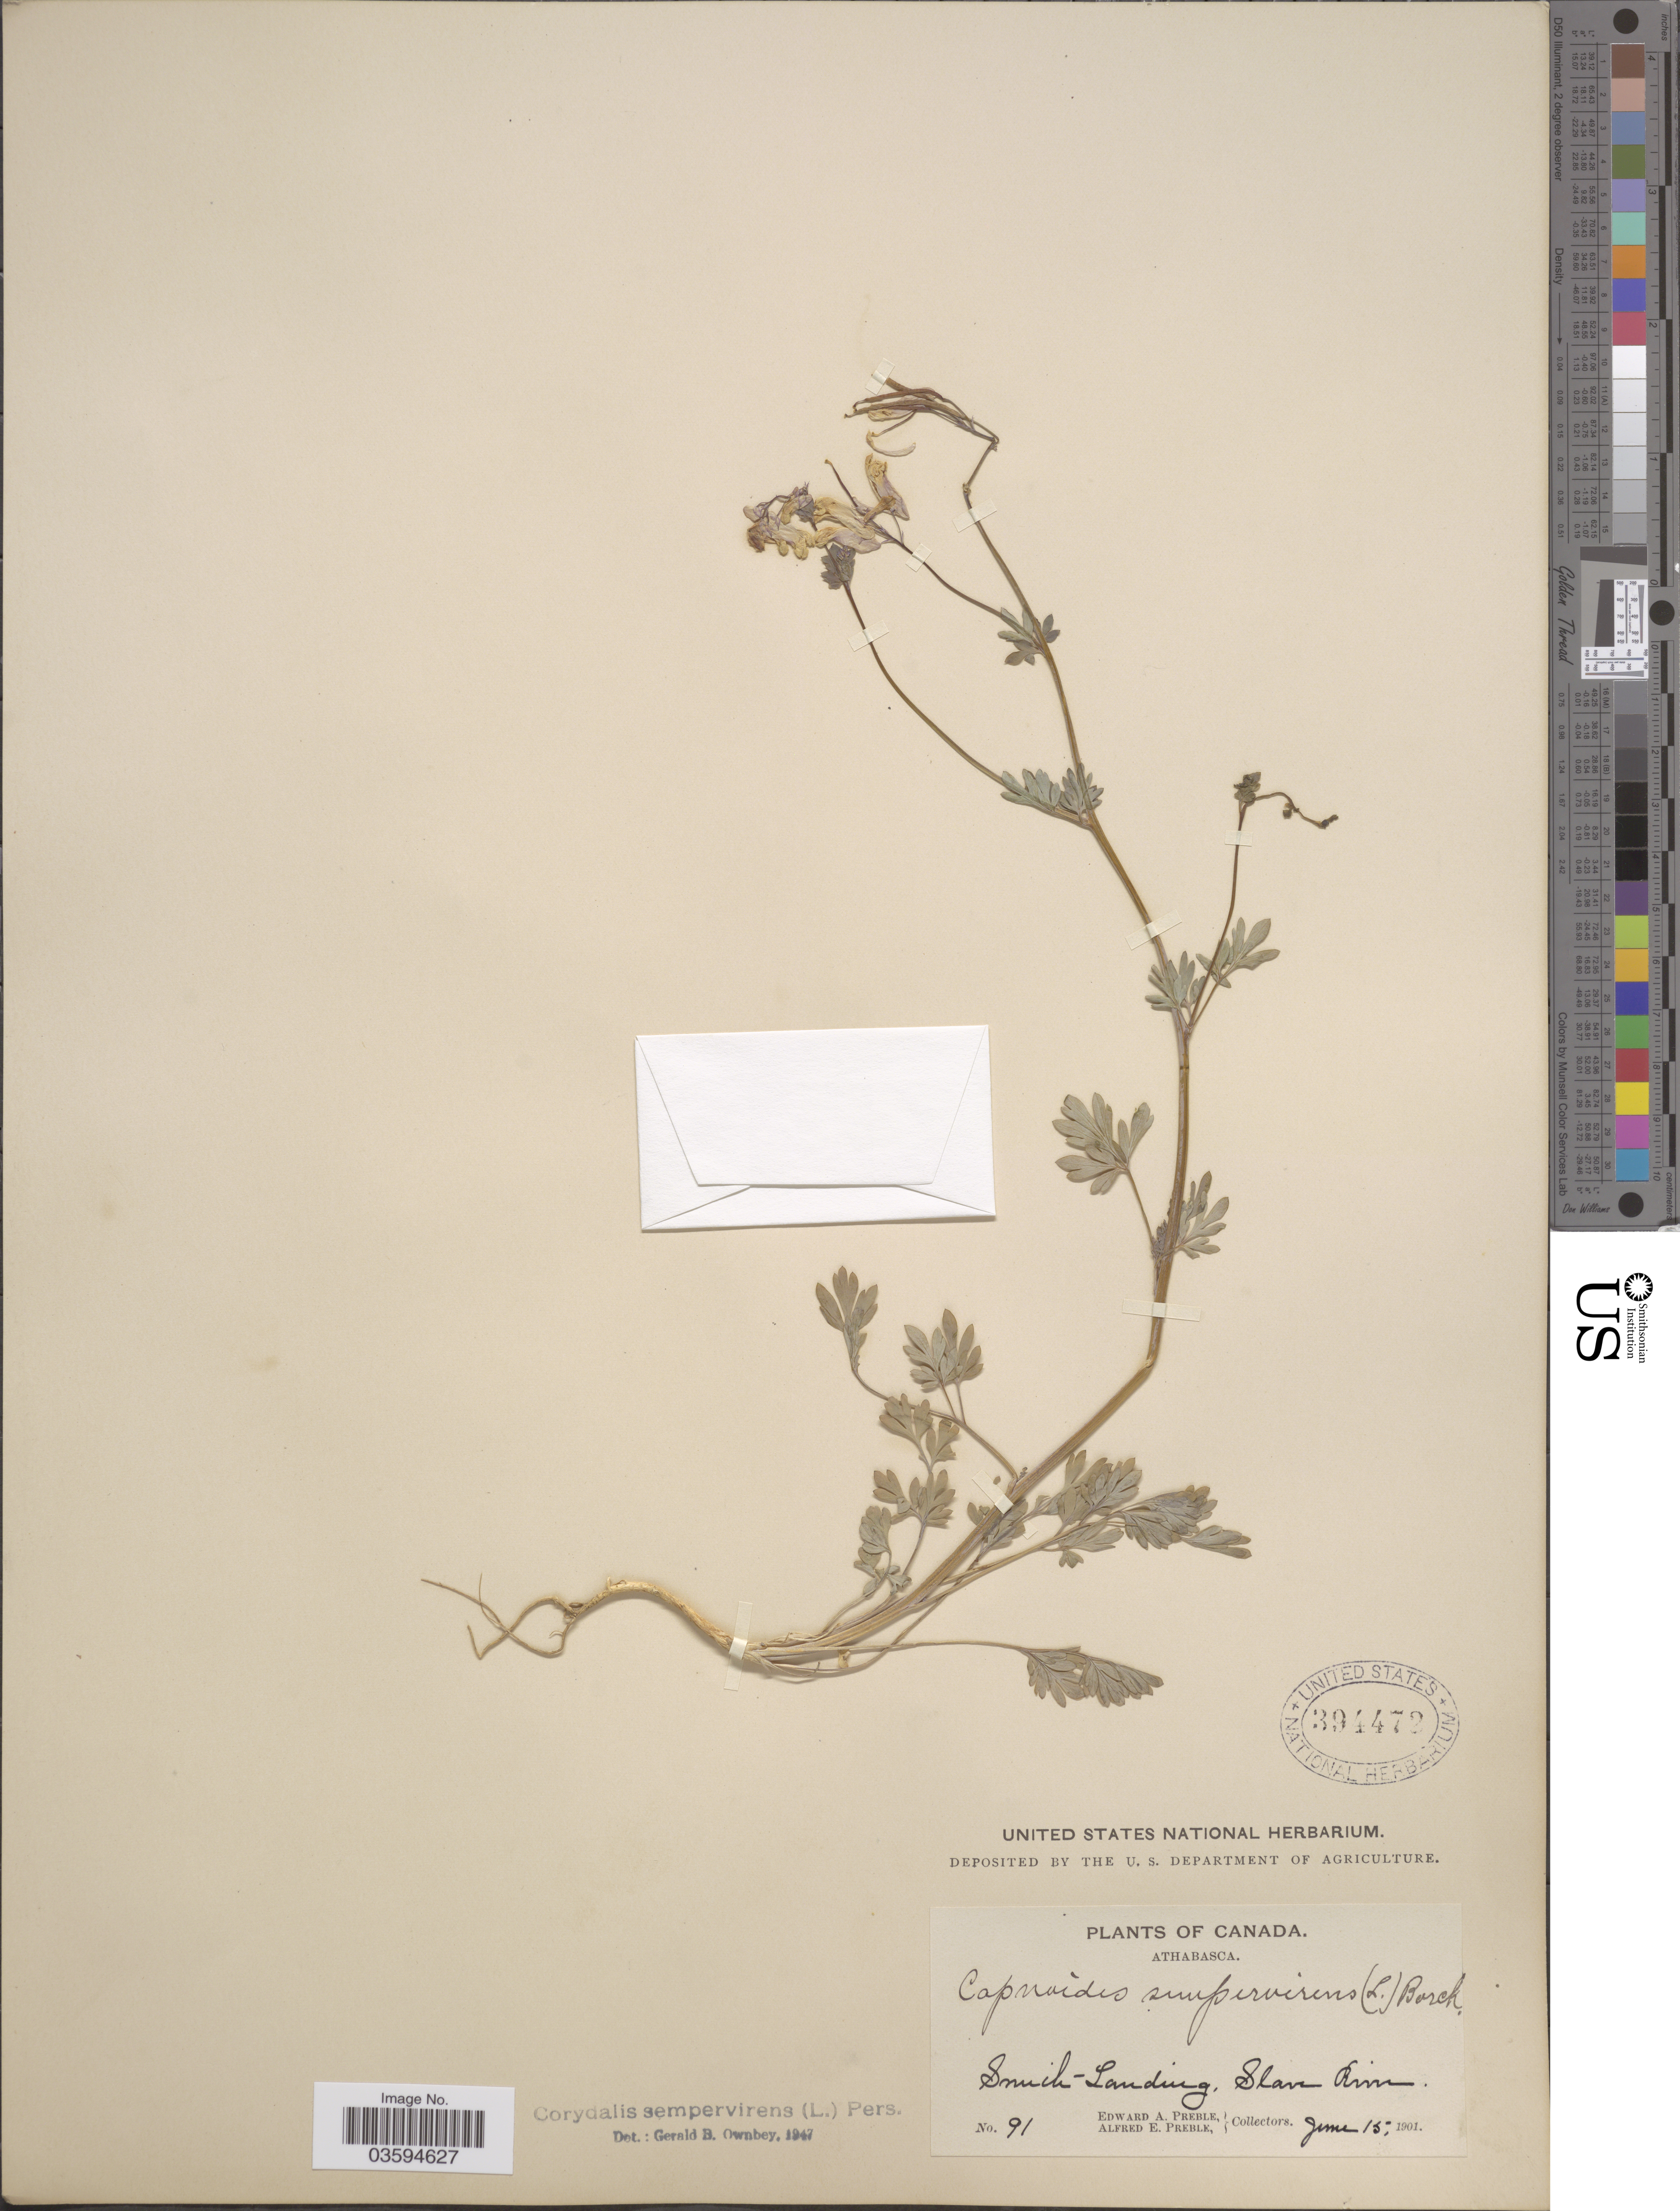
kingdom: Plantae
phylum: Tracheophyta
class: Magnoliopsida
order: Ranunculales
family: Papaveraceae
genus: Capnoides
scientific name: Capnoides sempervirens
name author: (L.) Borkh.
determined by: Strong, M. T., (US), Smithsonian Institution - National Museum of Natural History (UNITED STATES)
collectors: E. Preble & A. Preble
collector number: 91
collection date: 1901-06-15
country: Canada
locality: Athabasca. Smith Landing, Slave River.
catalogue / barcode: US 394472